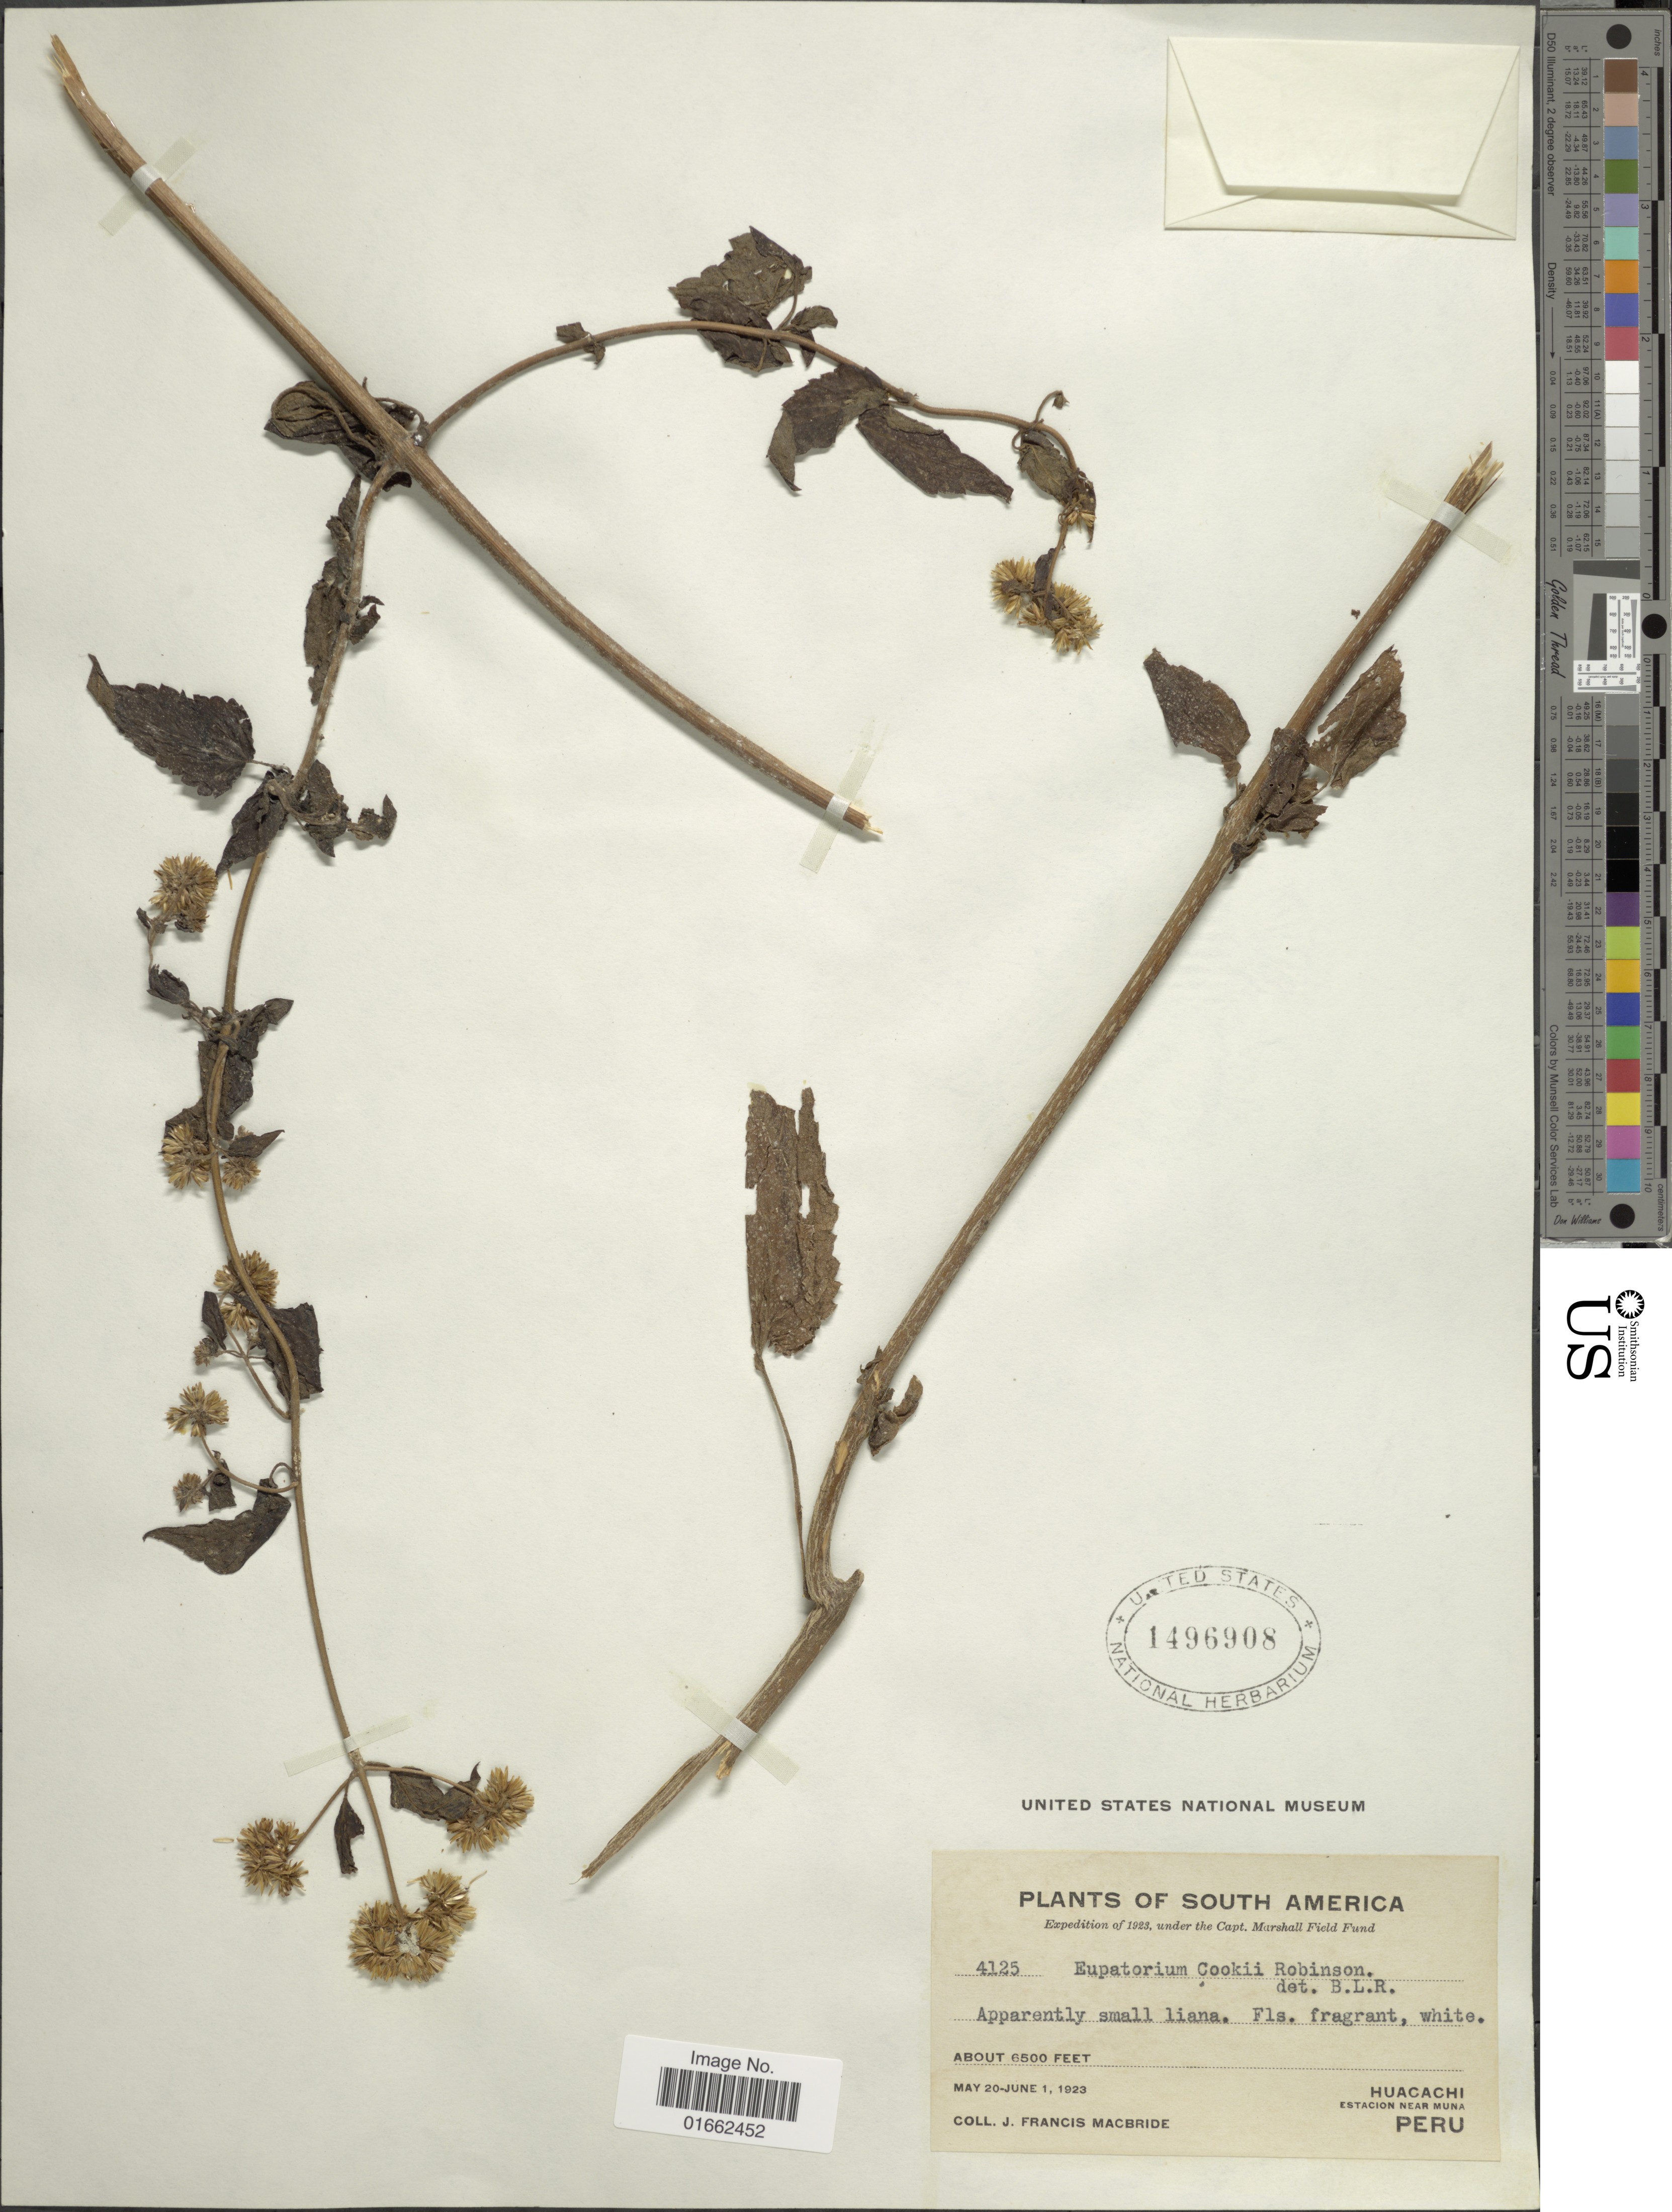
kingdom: Plantae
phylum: Tracheophyta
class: Magnoliopsida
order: Asterales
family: Asteraceae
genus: Fleischmannia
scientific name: Fleischmannia cookii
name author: (B.L. Rob.) R.M. King & H. Rob.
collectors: J. F. Macbride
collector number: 4125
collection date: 1923-05-20/1923-06-01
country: Peru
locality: Huacachi, Estacion near Muna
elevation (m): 1981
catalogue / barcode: US 1496908